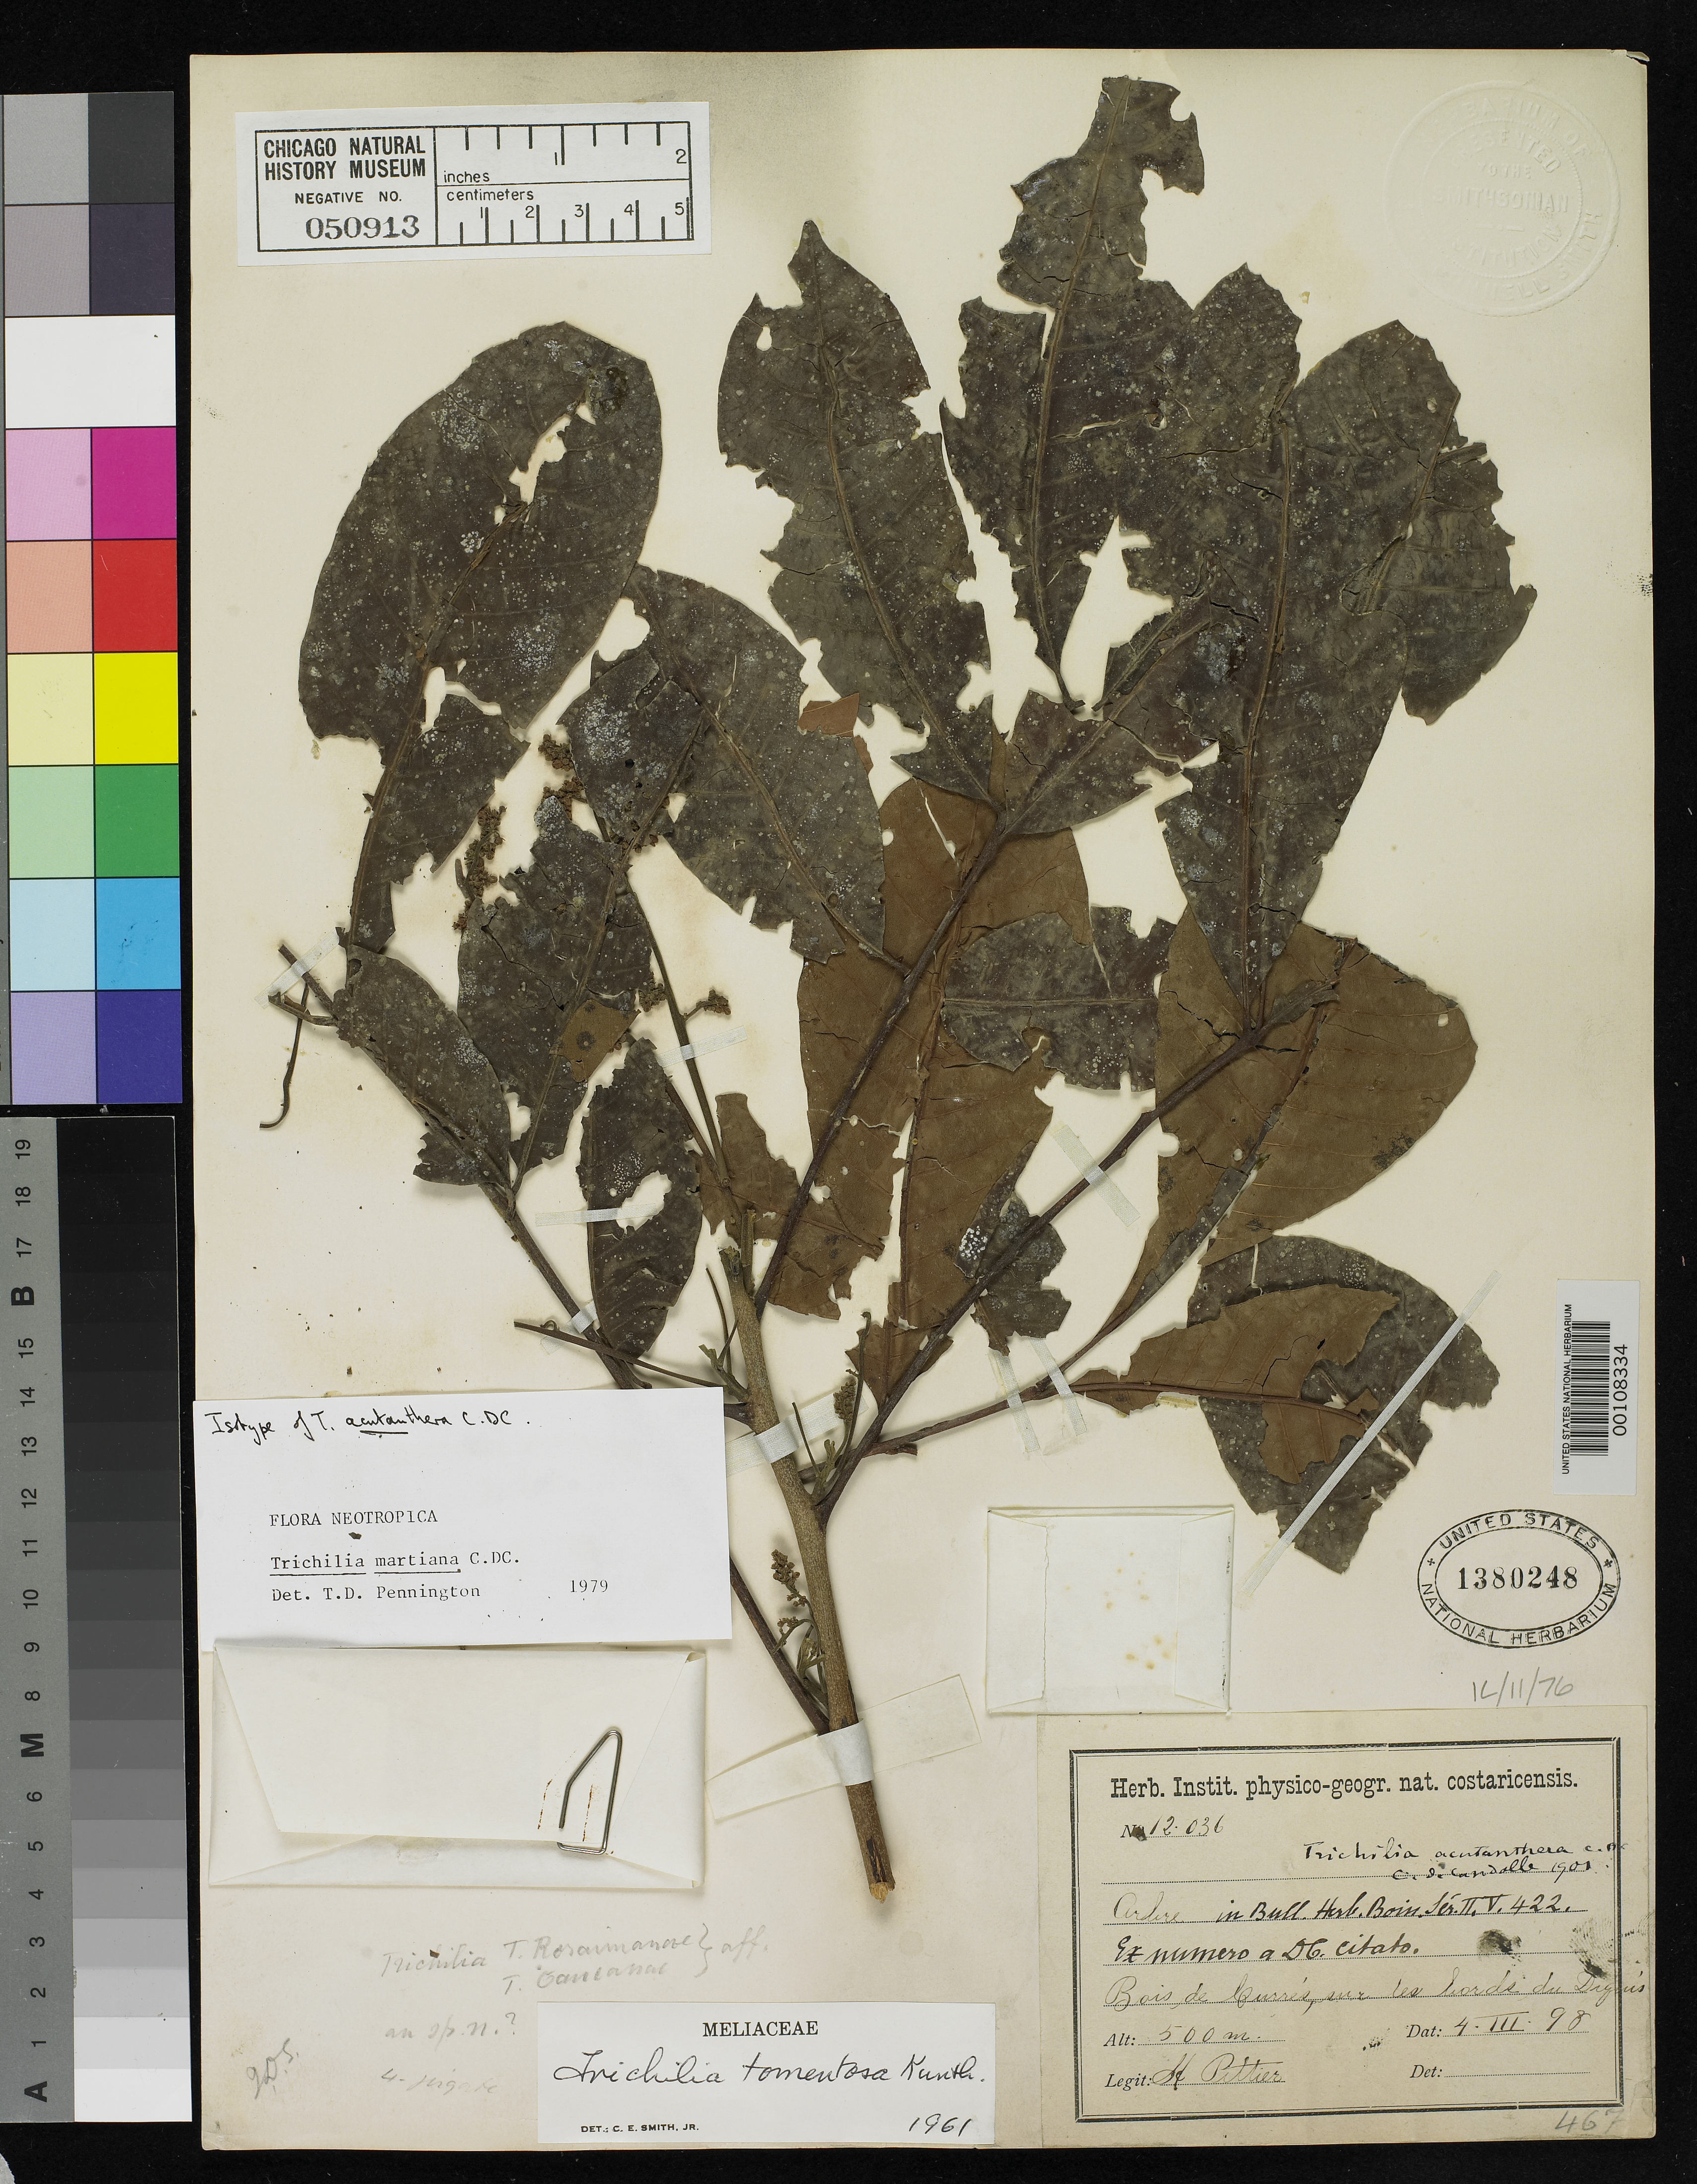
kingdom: Plantae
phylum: Tracheophyta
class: Magnoliopsida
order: Sapindales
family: Meliaceae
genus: Trichilia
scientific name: Trichilia acutanthera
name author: C. DC.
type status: Isotype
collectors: H. F. Pittier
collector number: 12036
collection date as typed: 04 Mar 1898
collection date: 1898-03-04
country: Costa Rica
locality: Diguis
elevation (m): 500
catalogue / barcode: US 1380248